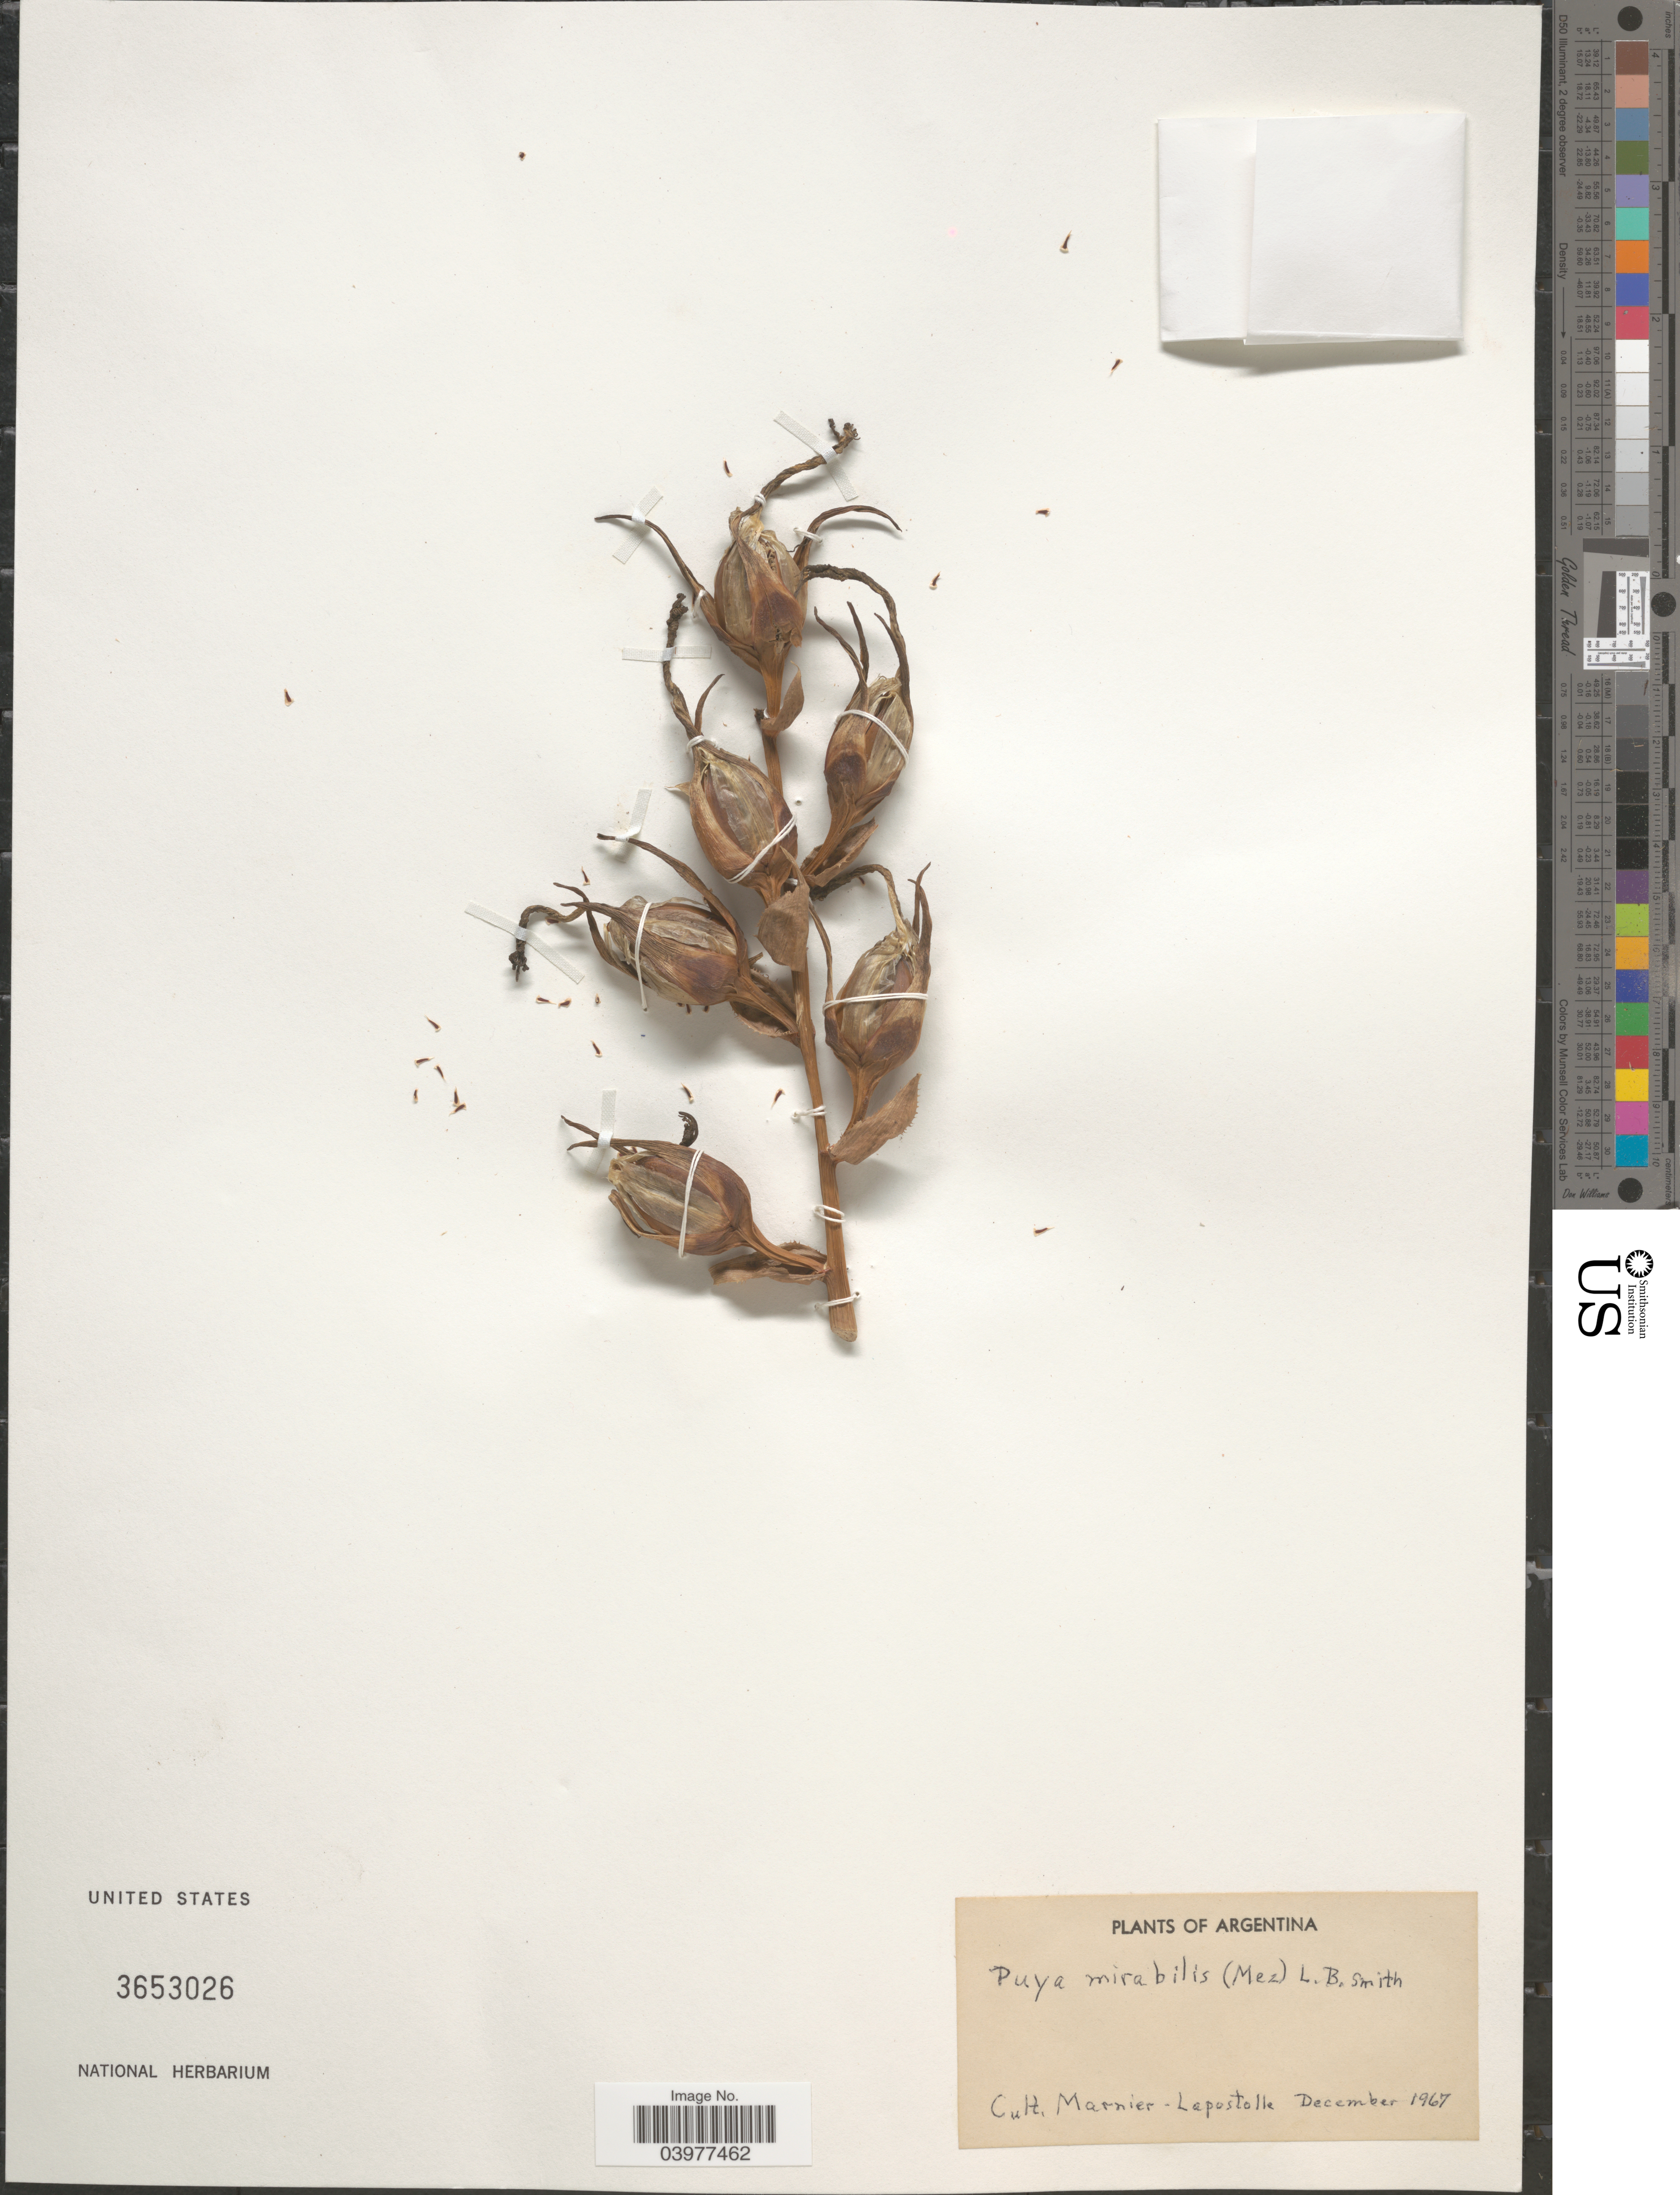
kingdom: Plantae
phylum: Tracheophyta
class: Liliopsida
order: Poales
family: Bromeliaceae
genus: Puya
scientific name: Puya mirabilis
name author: (Mez) L.B. Sm.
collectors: -- Marnier-Lapostolle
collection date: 1967-12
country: Argentina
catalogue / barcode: US 3653026